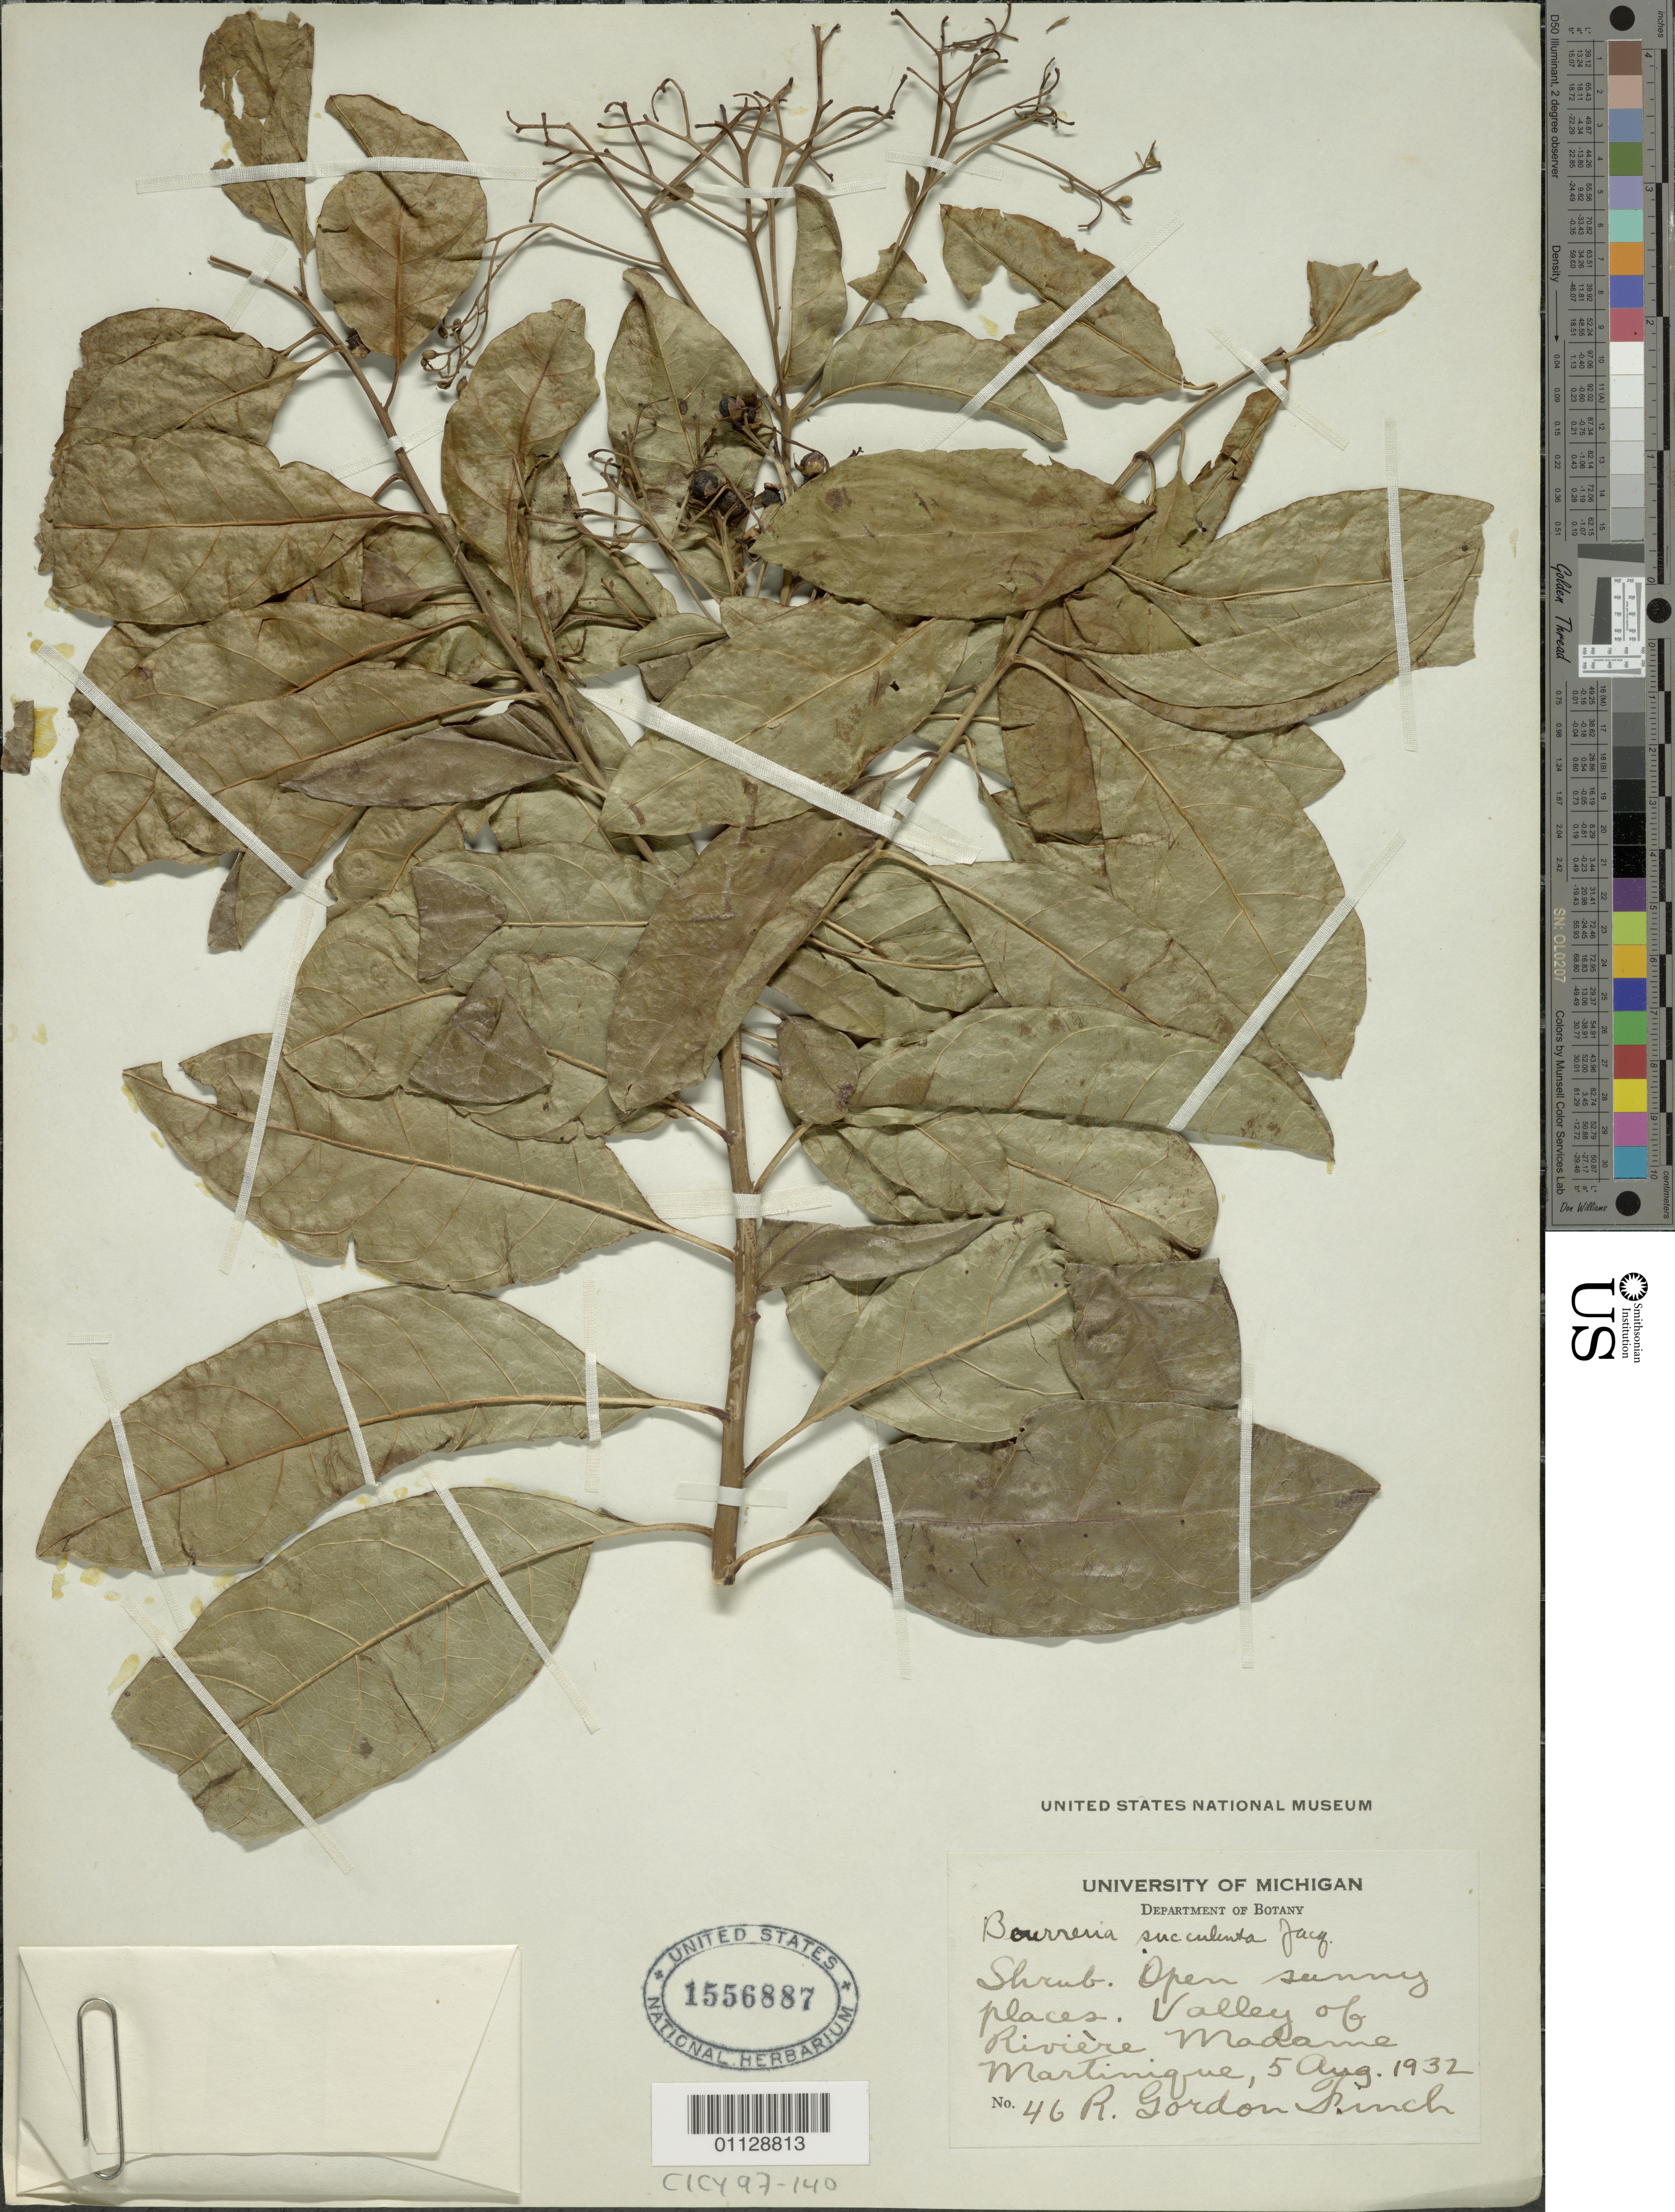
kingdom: Plantae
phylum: Tracheophyta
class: Magnoliopsida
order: Boraginales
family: Ehretiaceae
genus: Bourreria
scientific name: Bourreria succulenta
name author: Jacq.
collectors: R. Finch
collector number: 46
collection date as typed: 05 Aug 1932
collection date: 1932-08-05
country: Martinique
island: Martinique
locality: Open sunny places, Valley of Riviere, Madame Martinique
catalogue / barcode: US 1556887